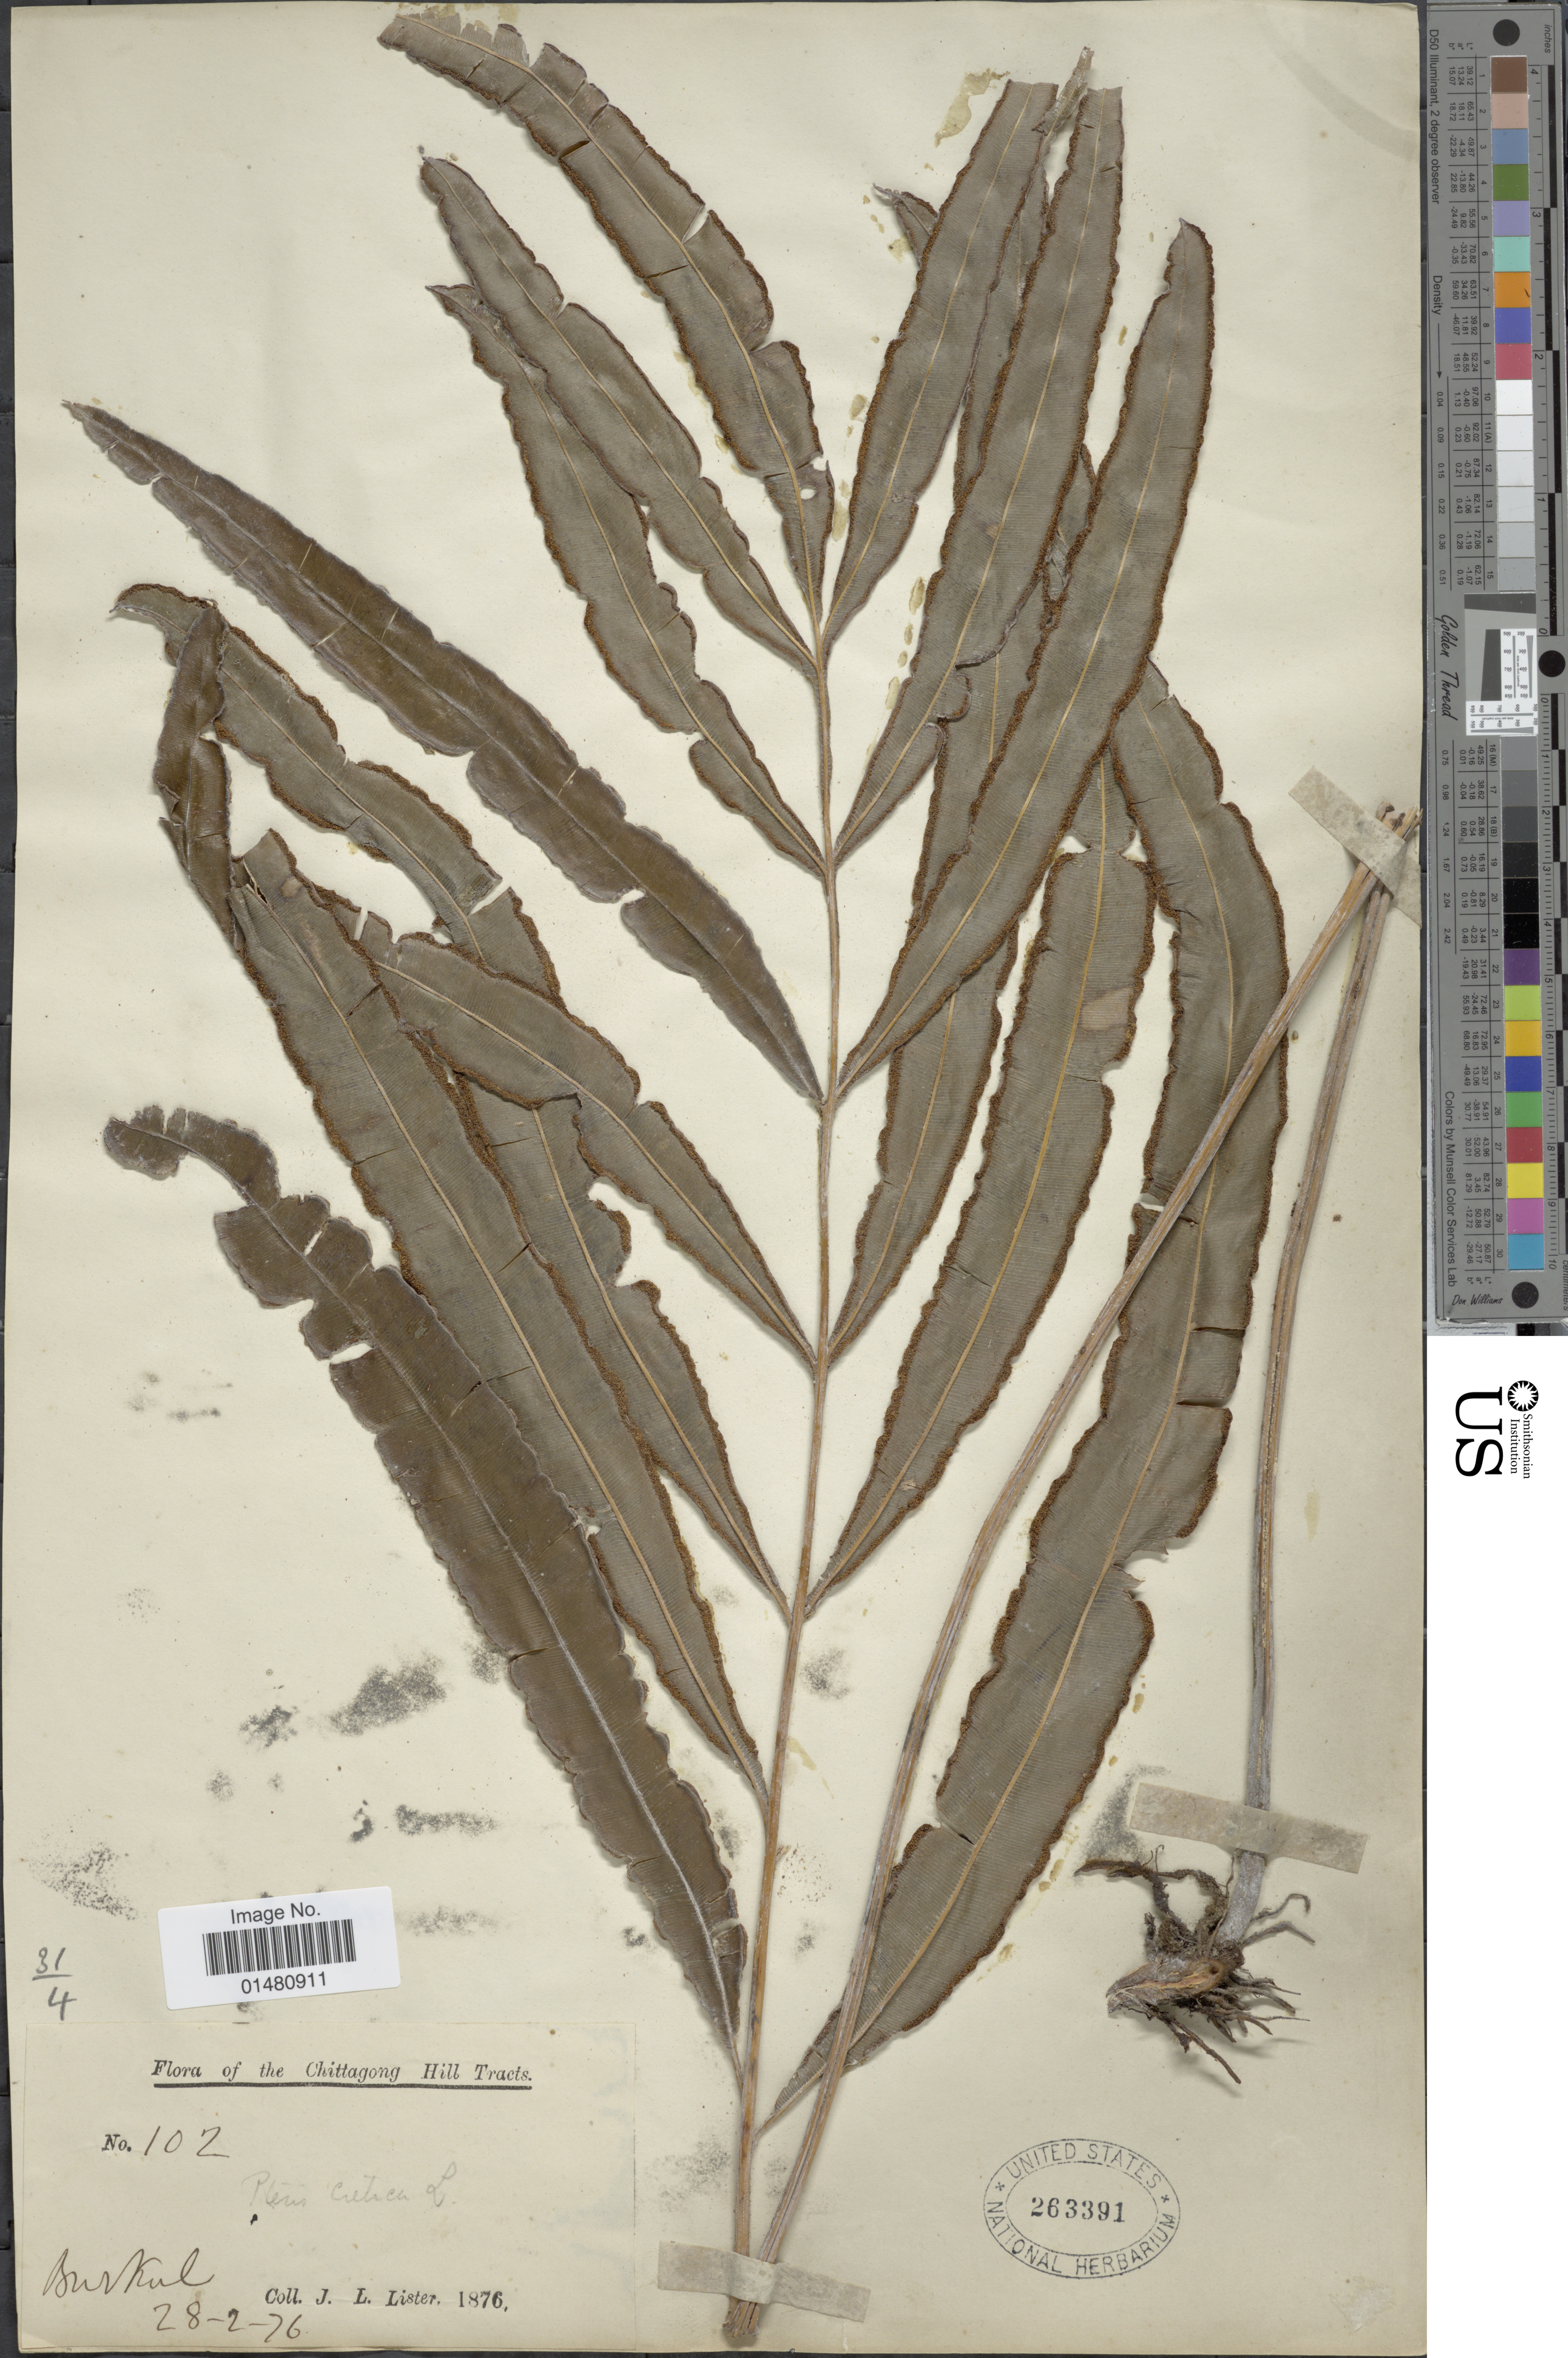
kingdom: Plantae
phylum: Tracheophyta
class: Polypodiopsida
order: Polypodiales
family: Pteridaceae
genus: Pteris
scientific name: Pteris pellucida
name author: C. Presl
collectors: J. Lister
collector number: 102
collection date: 1876-02-28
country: Bangladesh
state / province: Chittagong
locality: Chittagong Hill Tracts, Burkul [interpreted]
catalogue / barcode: US 263391